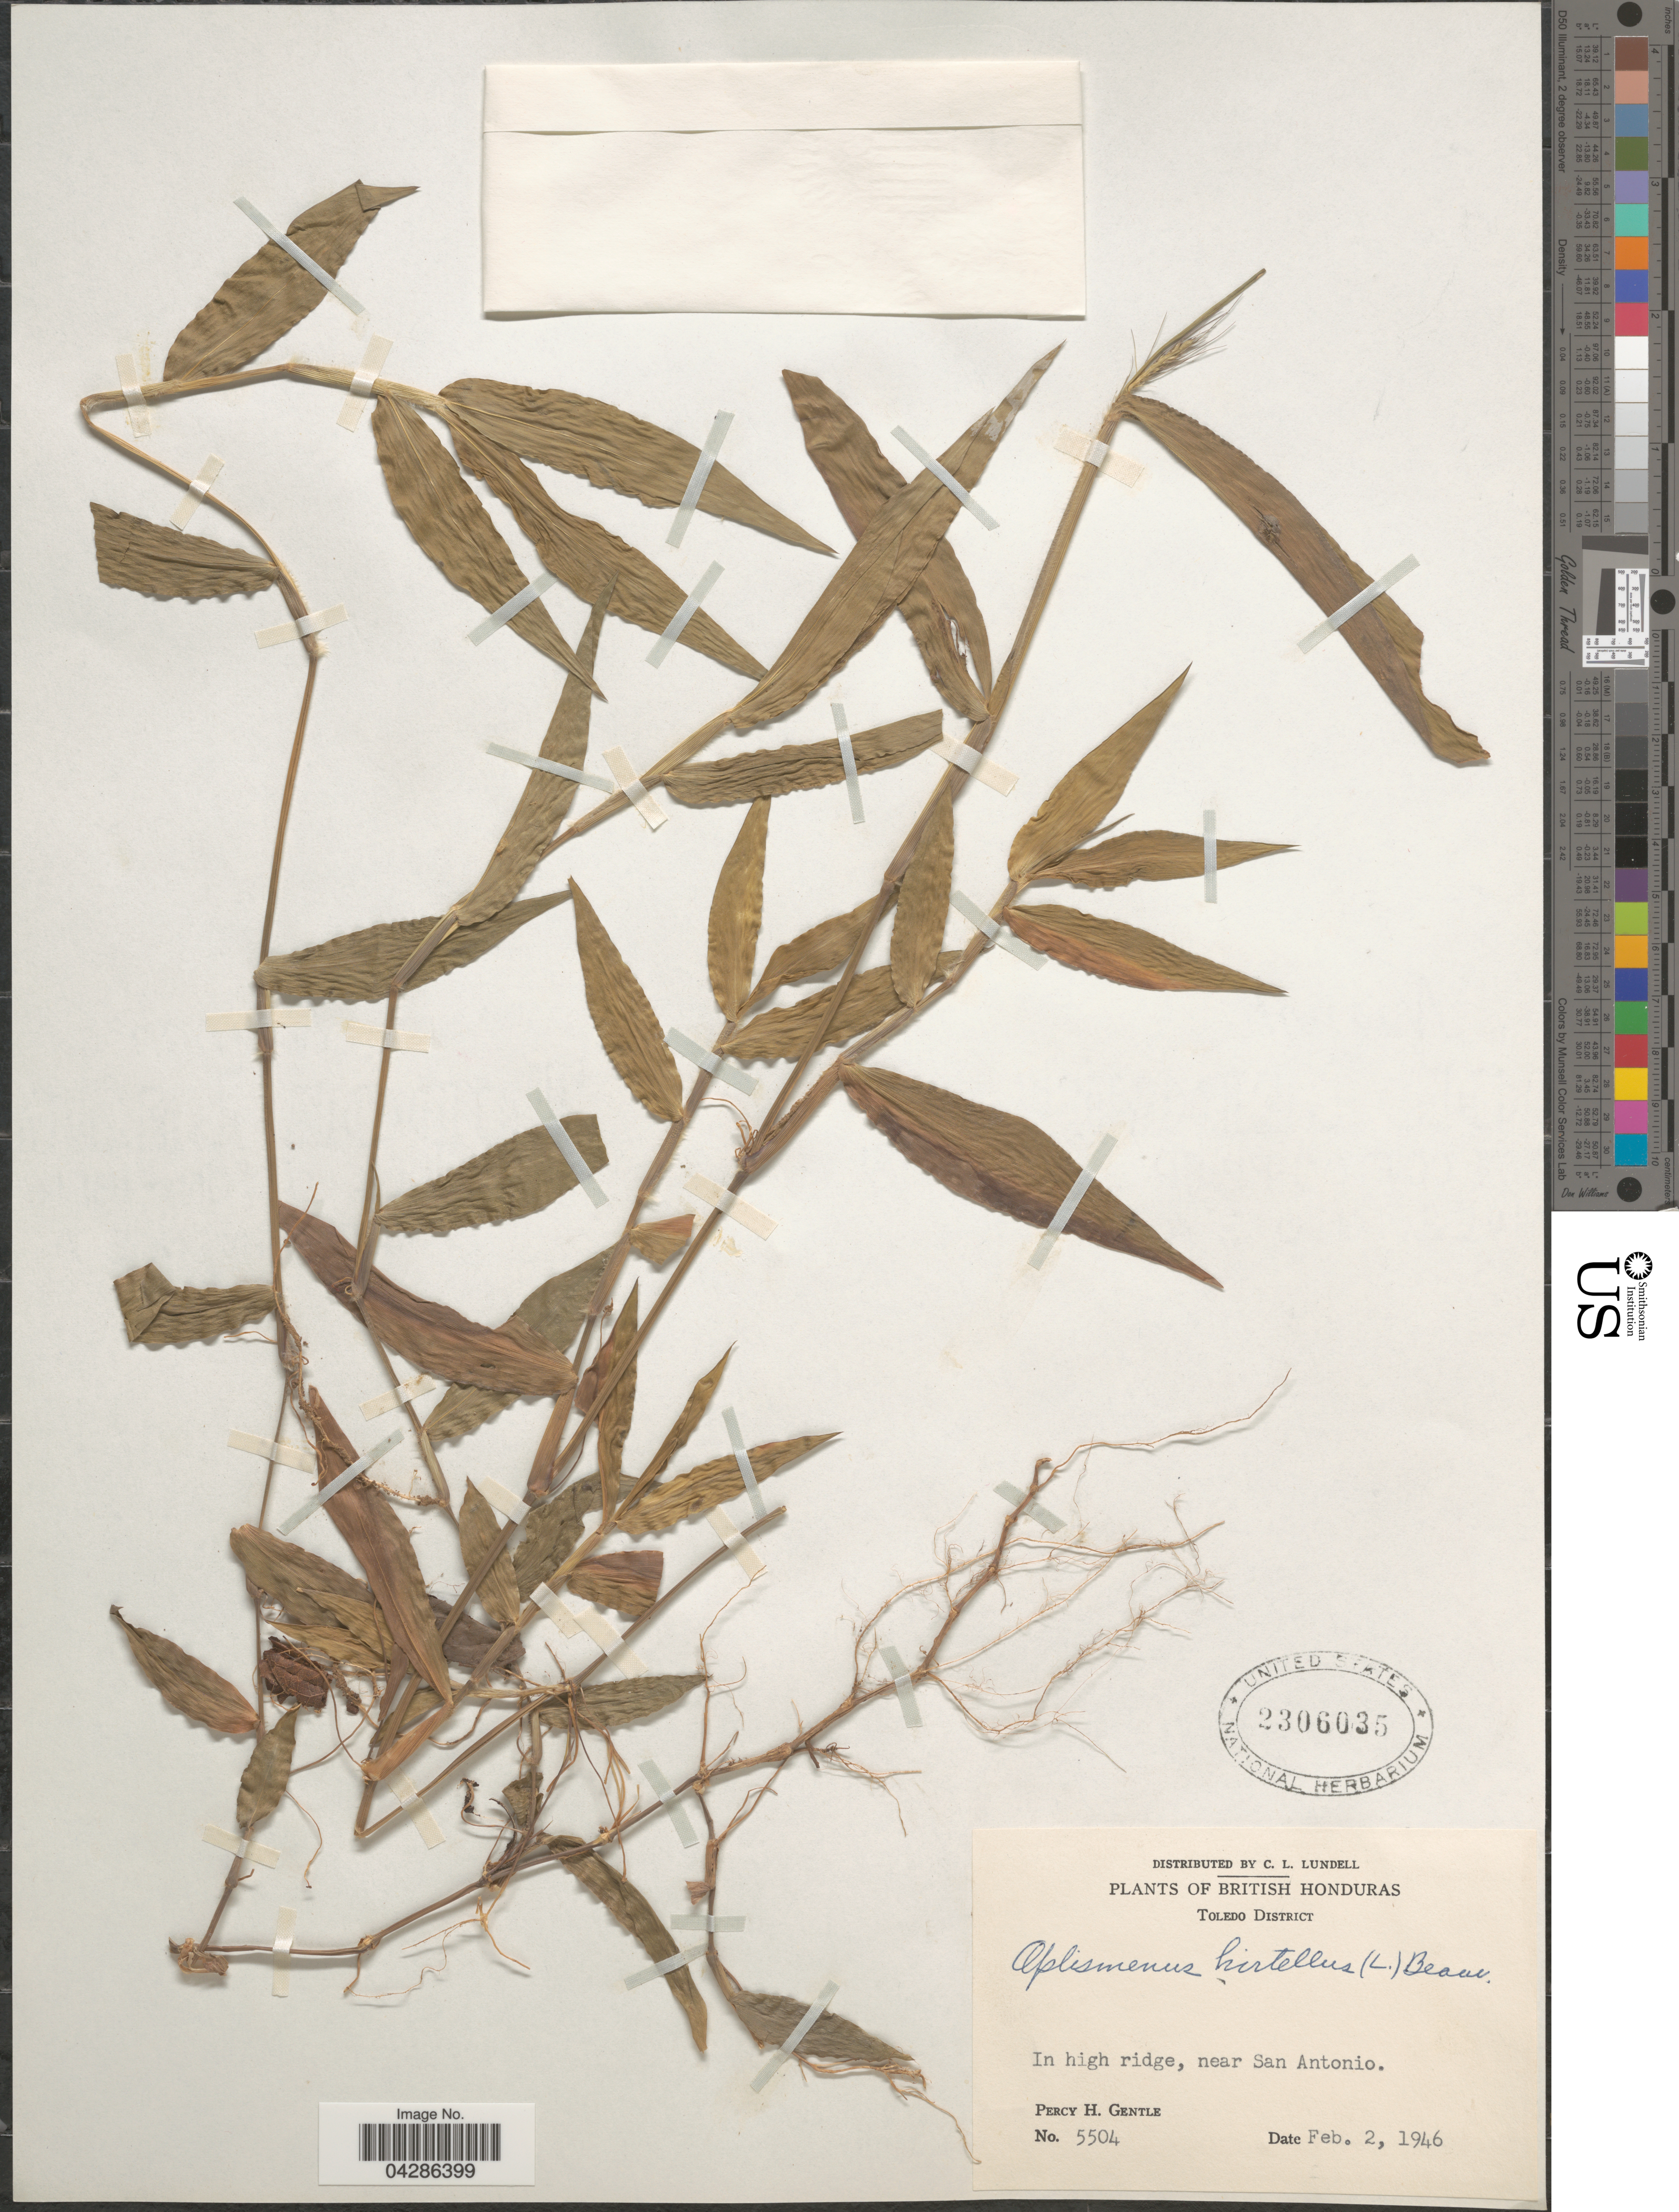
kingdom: Plantae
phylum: Tracheophyta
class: Liliopsida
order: Poales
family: Poaceae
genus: Oplismenus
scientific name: Oplismenus hirtellus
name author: (L.) P. Beauv.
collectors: P. H. Gentle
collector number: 5504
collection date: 1946-02-02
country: Belize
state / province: Toledo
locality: British Honduras. Toledo District. In high ridge, near San Antonio.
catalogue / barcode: US 2306035